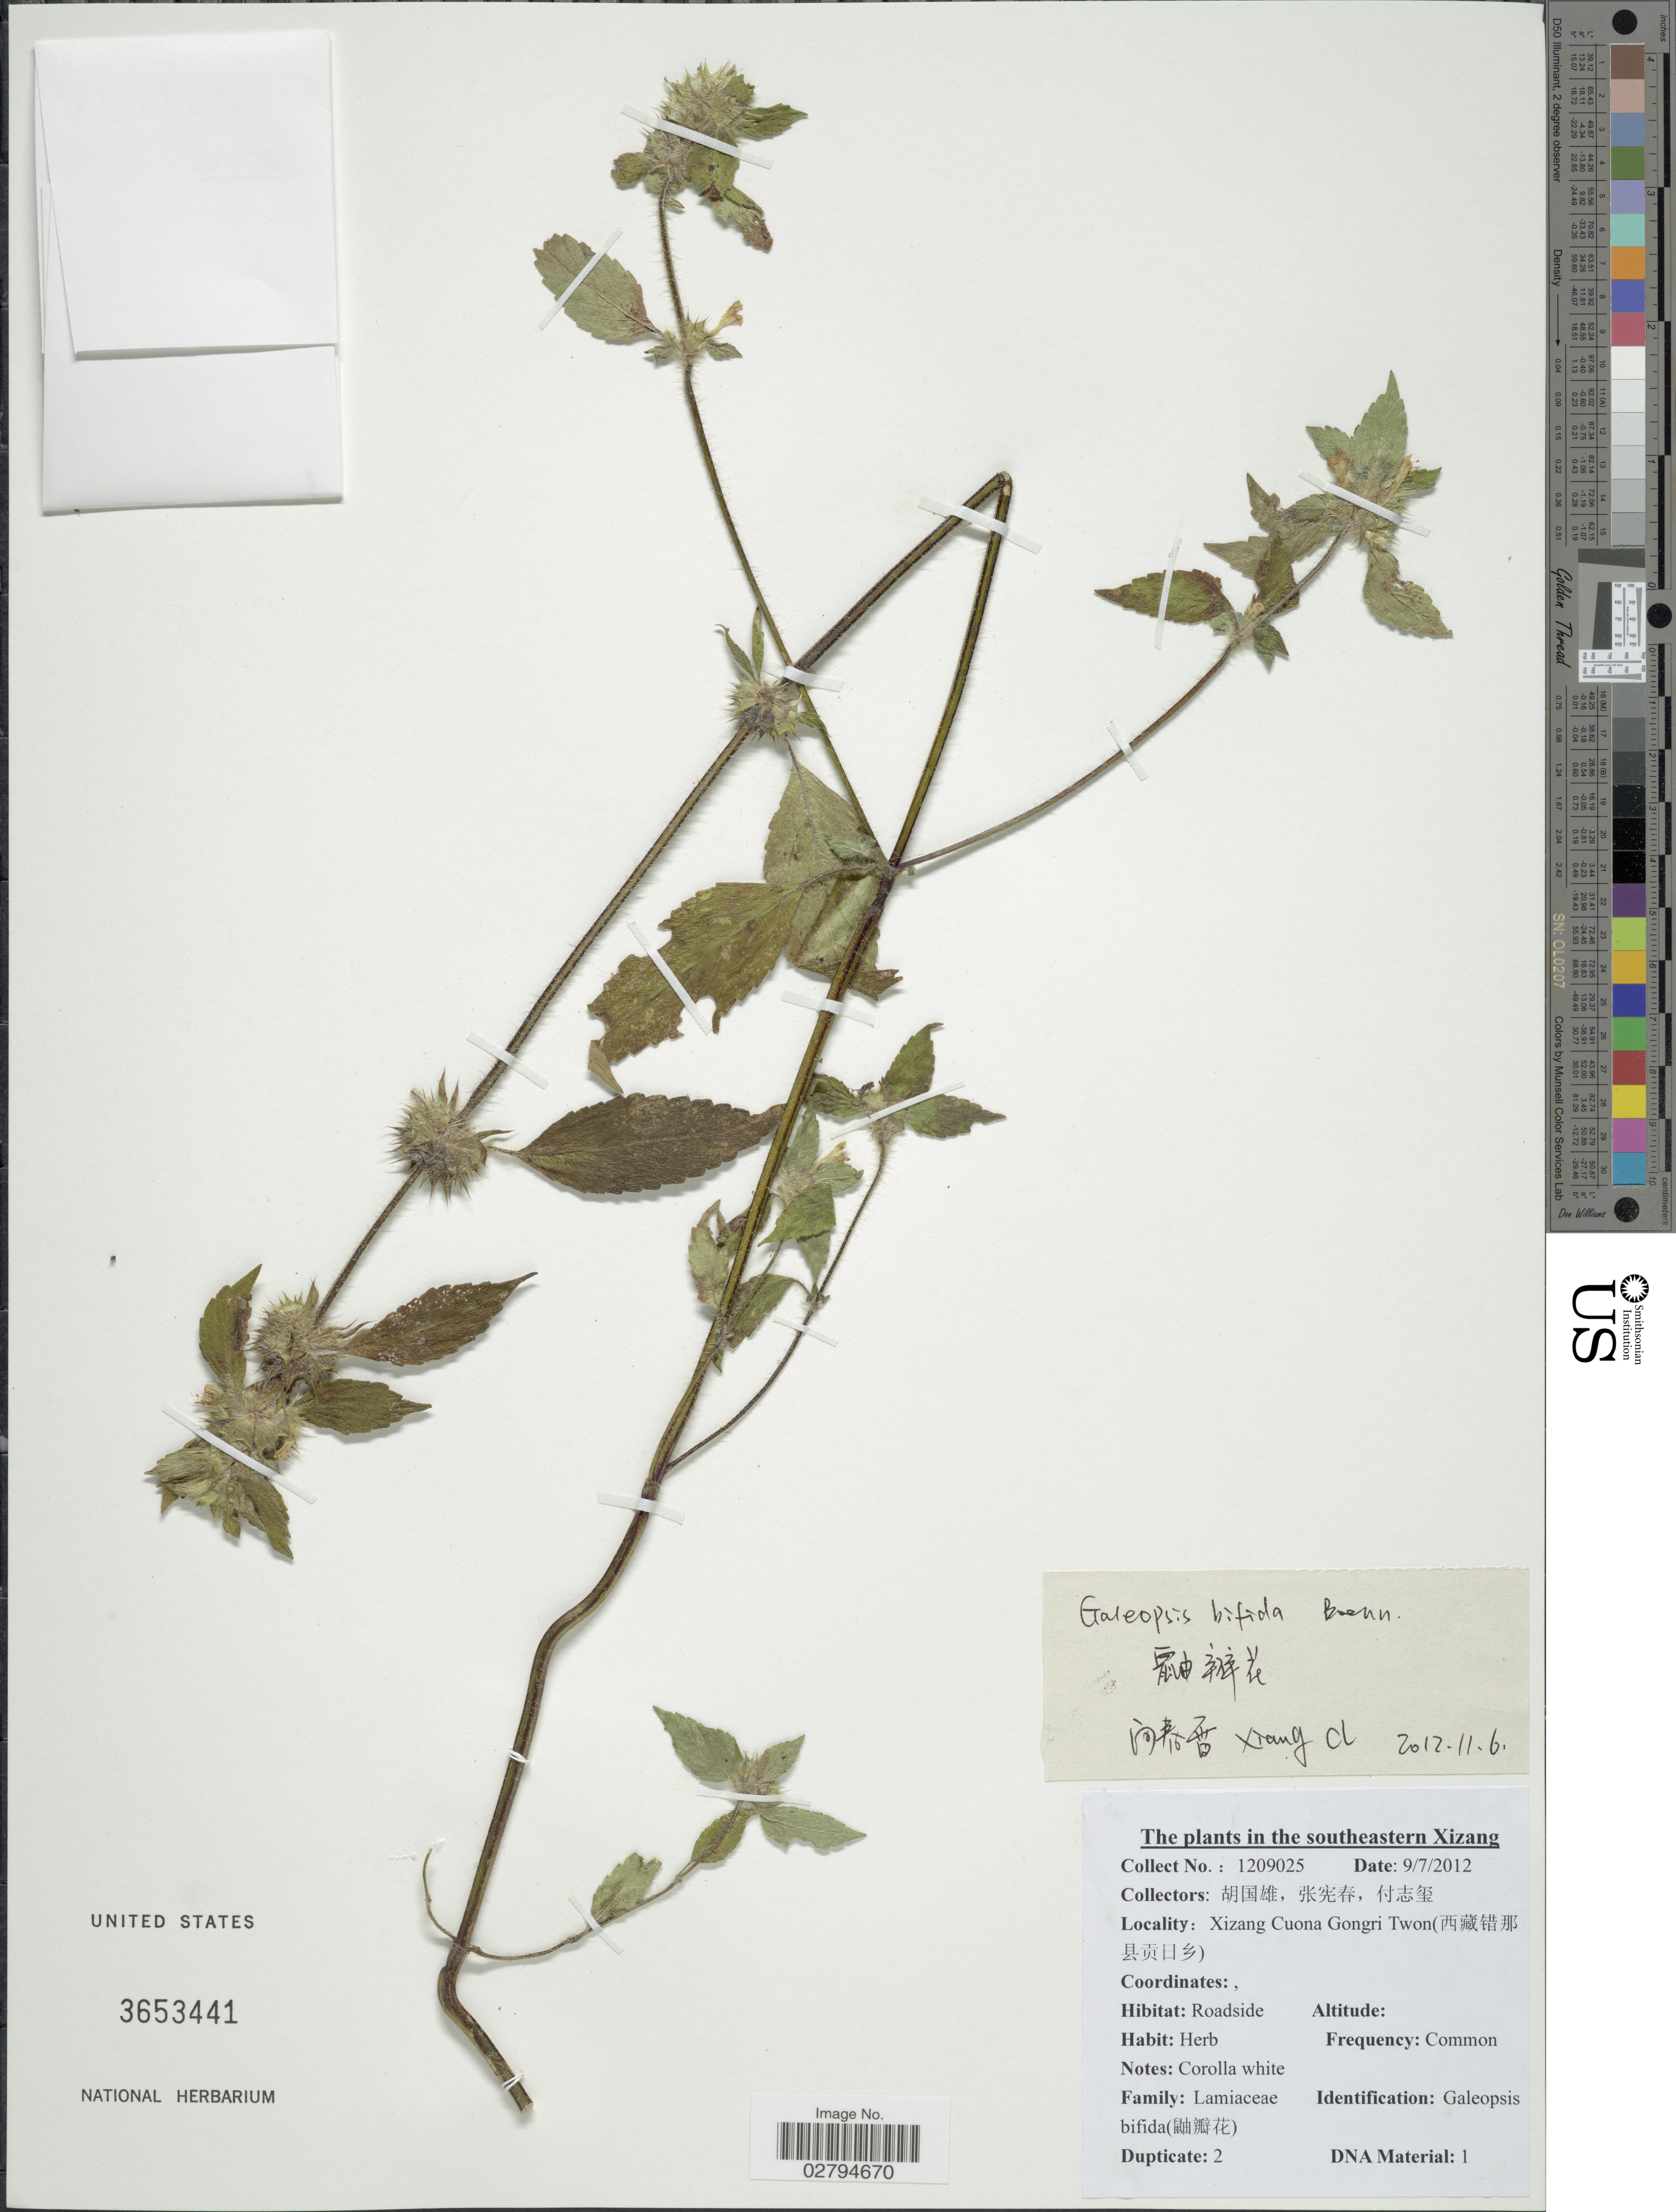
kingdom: Plantae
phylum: Tracheophyta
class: Magnoliopsida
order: Lamiales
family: Lamiaceae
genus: Galeopsis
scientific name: Galeopsis bifida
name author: Boenn.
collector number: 1209025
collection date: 2012-07-09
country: China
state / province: Xizang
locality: Southeastern Xizang. Xizang Cuona Gongri Twon.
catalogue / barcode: US 3653441